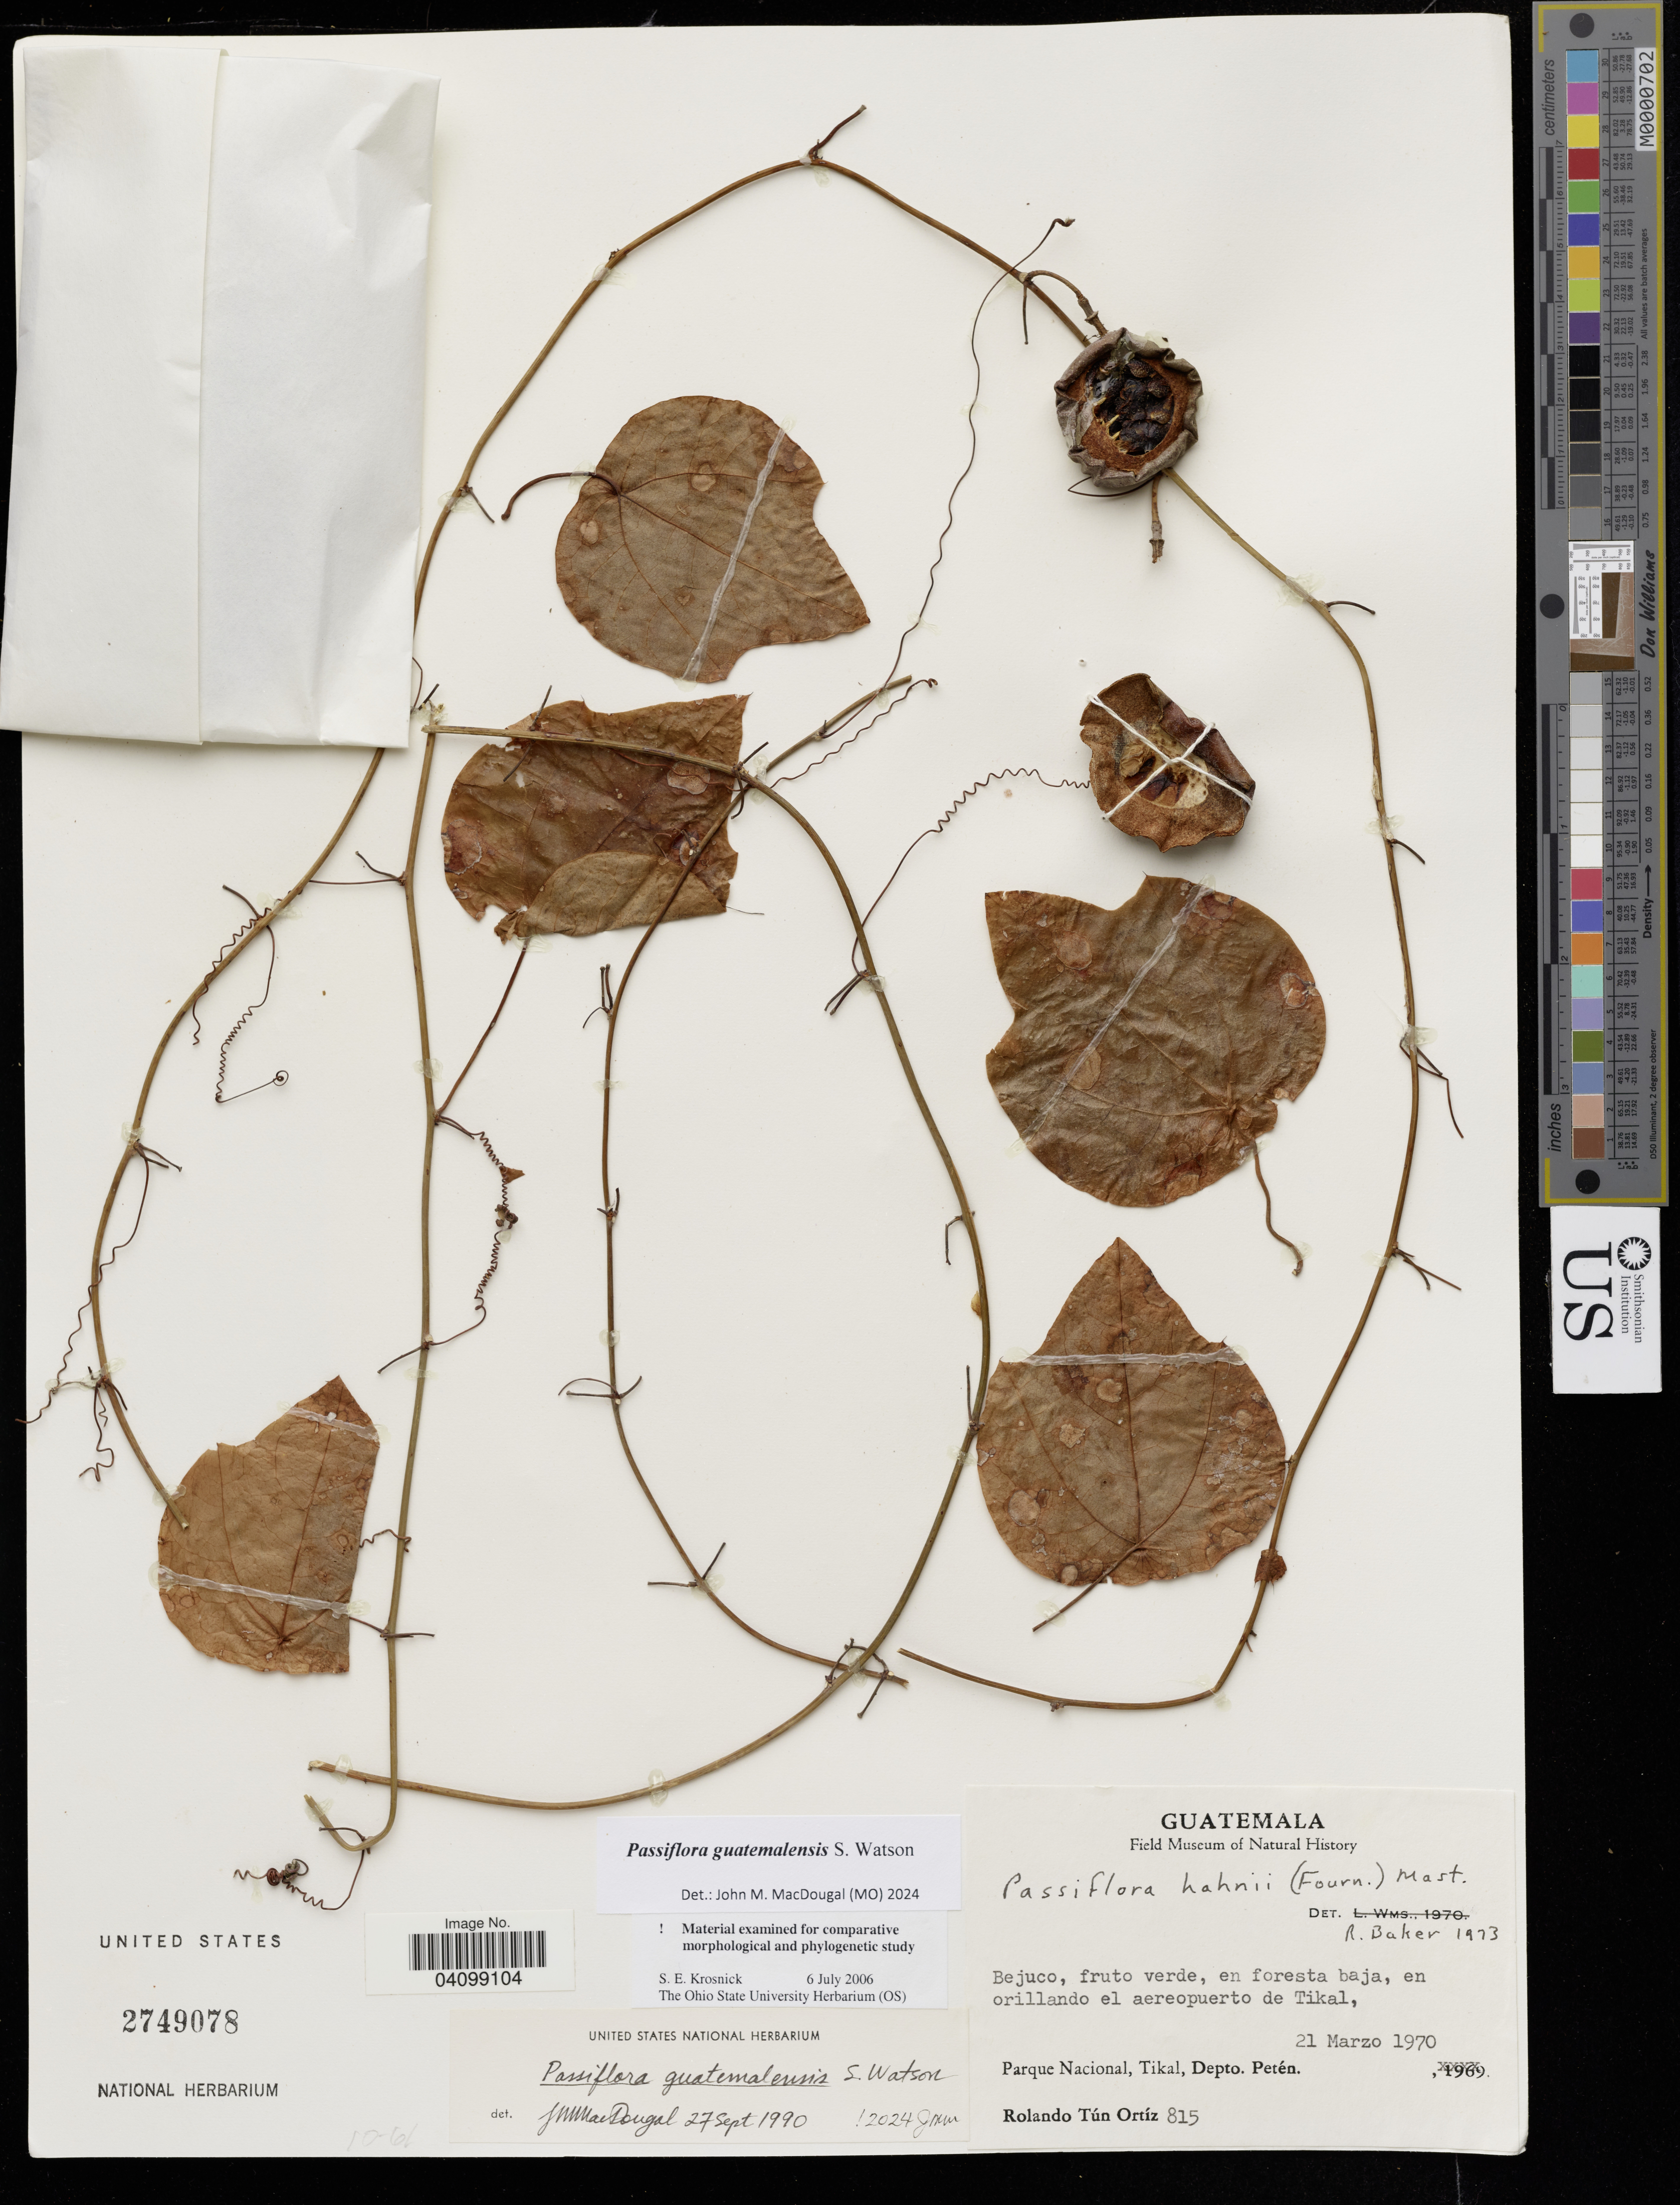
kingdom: Plantae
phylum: Tracheophyta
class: Magnoliopsida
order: Malpighiales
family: Passifloraceae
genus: Passiflora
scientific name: Passiflora guatemalensis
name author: S. Watson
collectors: R. T. Ortíz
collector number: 815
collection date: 1970-03-21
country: Guatemala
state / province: El Peten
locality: Bejuco, fruto verde, en foresta baja, en orillando el aereopuerto de Tikal, Parque Nacional, Tikal.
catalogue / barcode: US 2749078